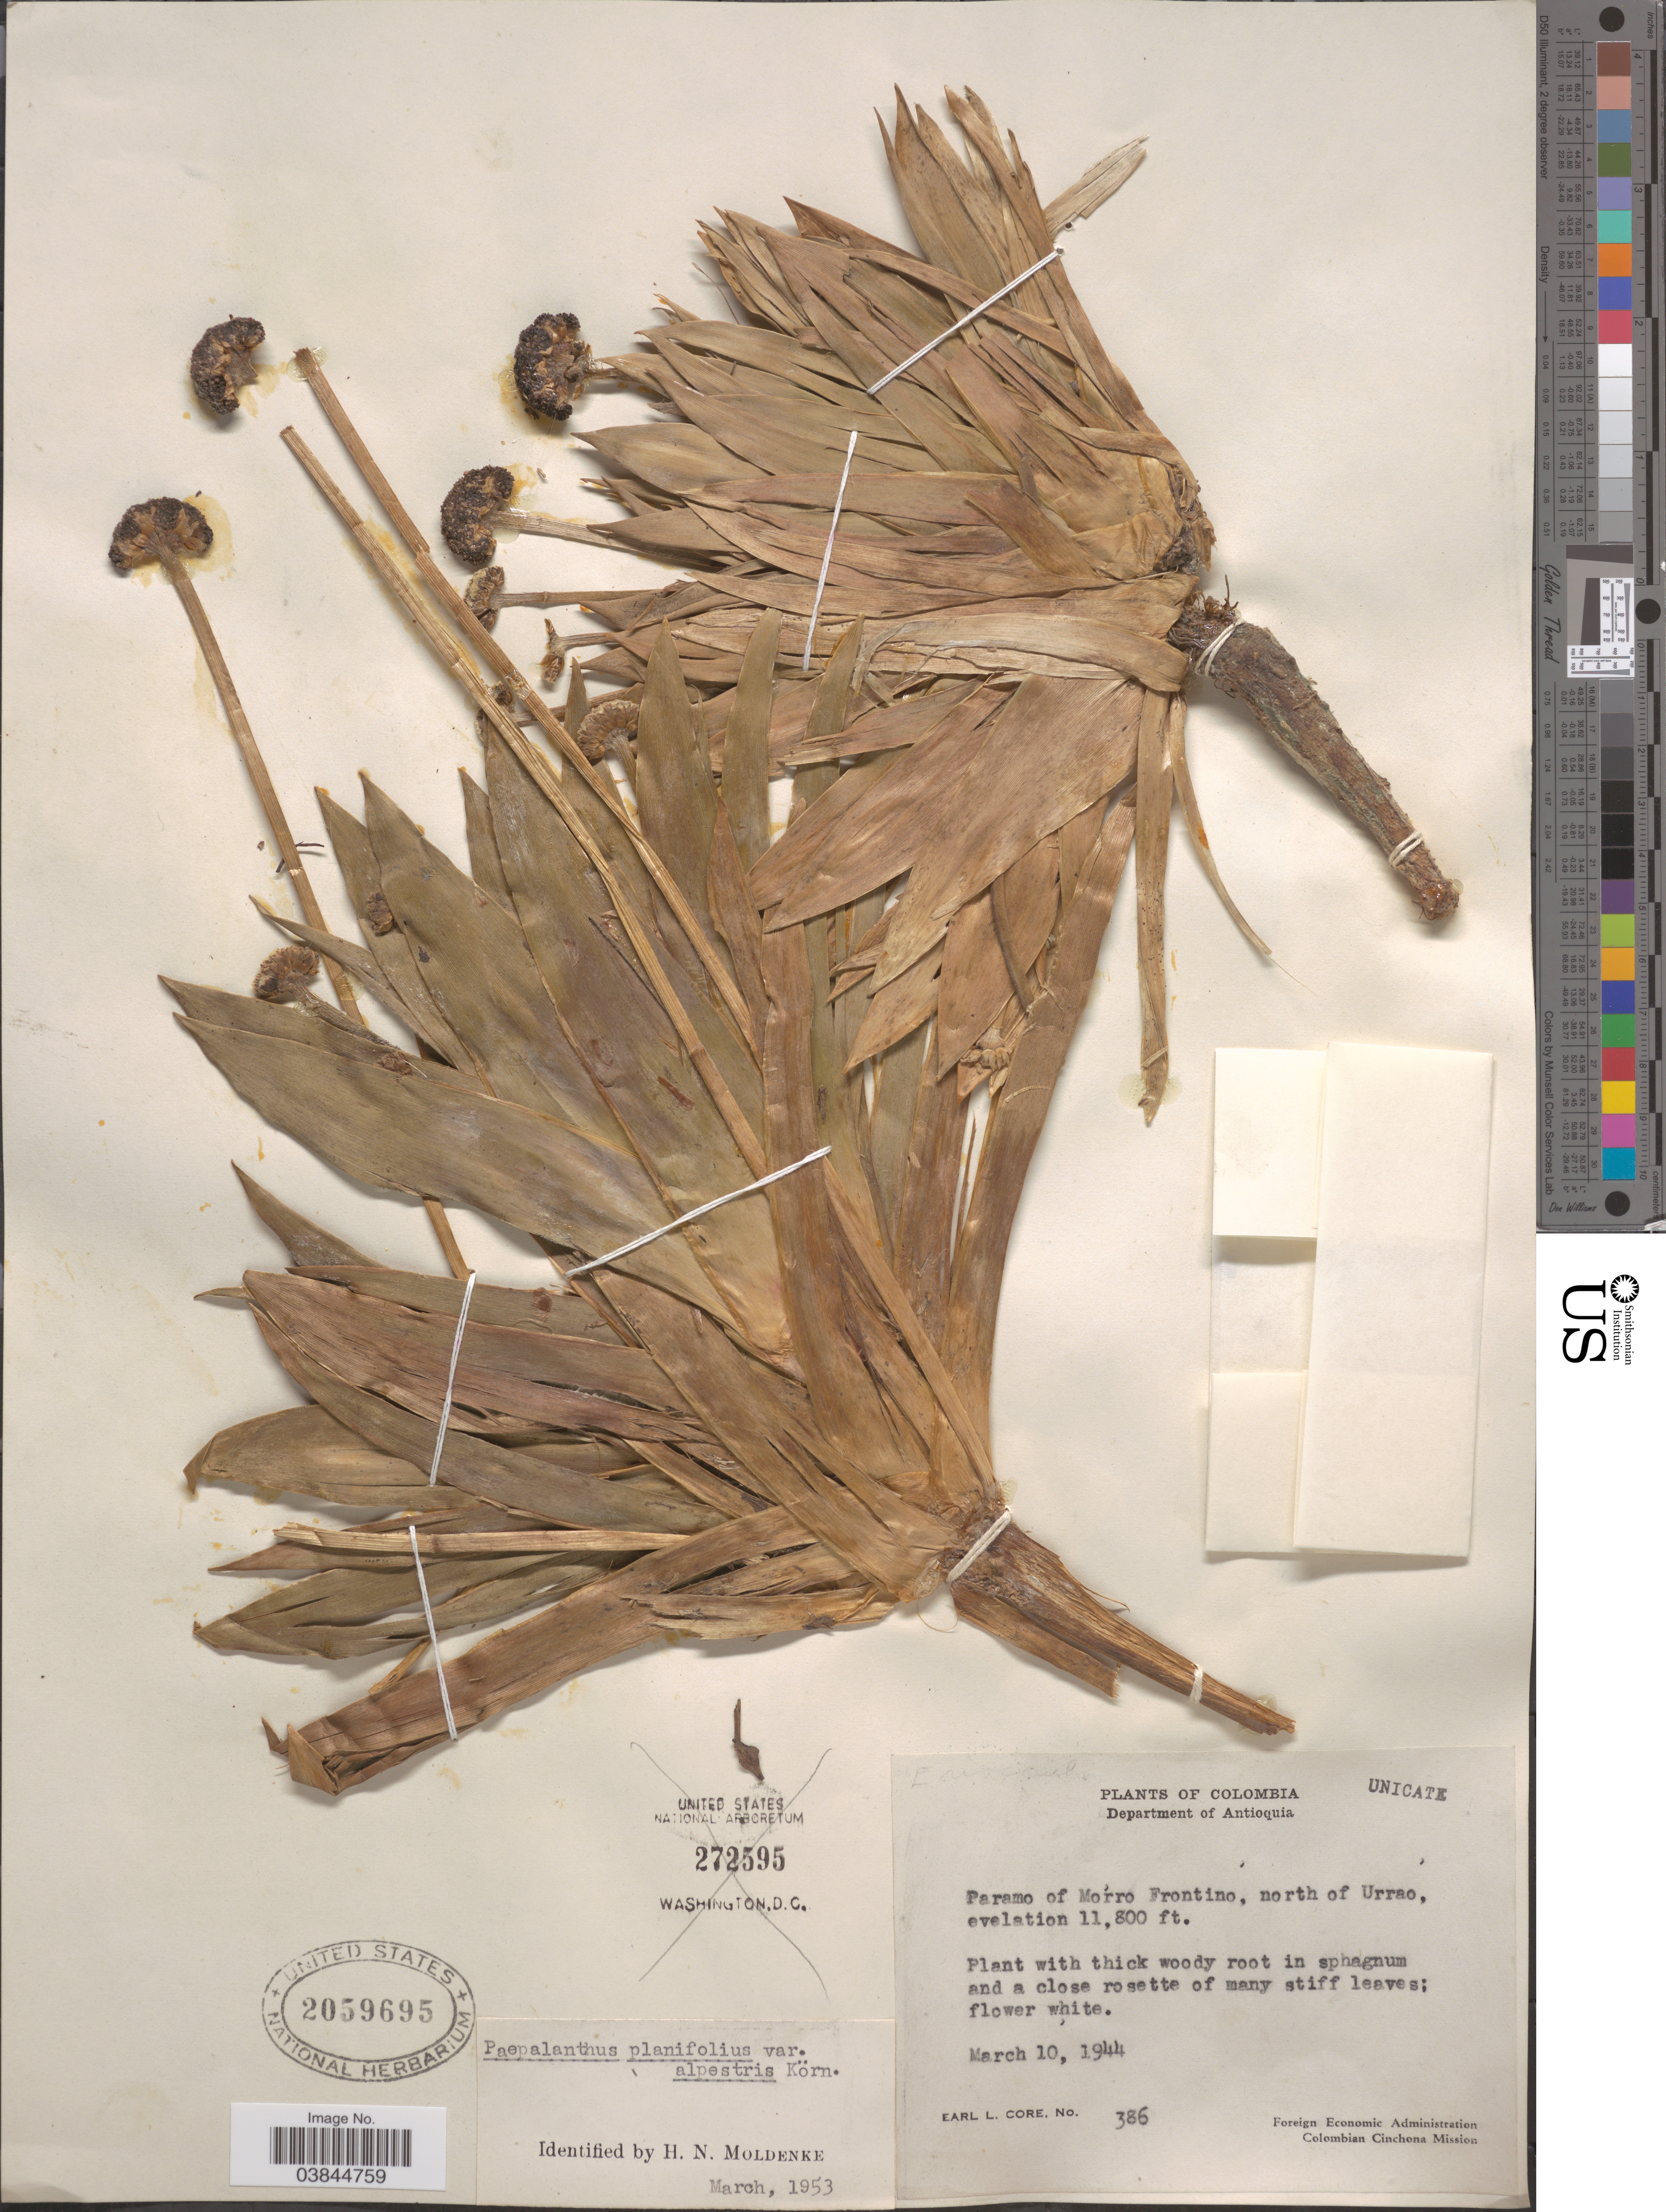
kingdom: Plantae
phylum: Tracheophyta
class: Liliopsida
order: Poales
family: Eriocaulaceae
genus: Paepalanthus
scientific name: Paepalanthus alpestris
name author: Körn.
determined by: Sauthier, Laura Jeanne, (SPF), Universidade de Sao Paulo (BRAZIL)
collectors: E. L. Core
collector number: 386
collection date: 1944-03-10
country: Colombia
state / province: Antioquia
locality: Department of Antioquia. Paramo of Morro Frontino, north of Urrao.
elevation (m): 3597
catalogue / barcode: US 2059695